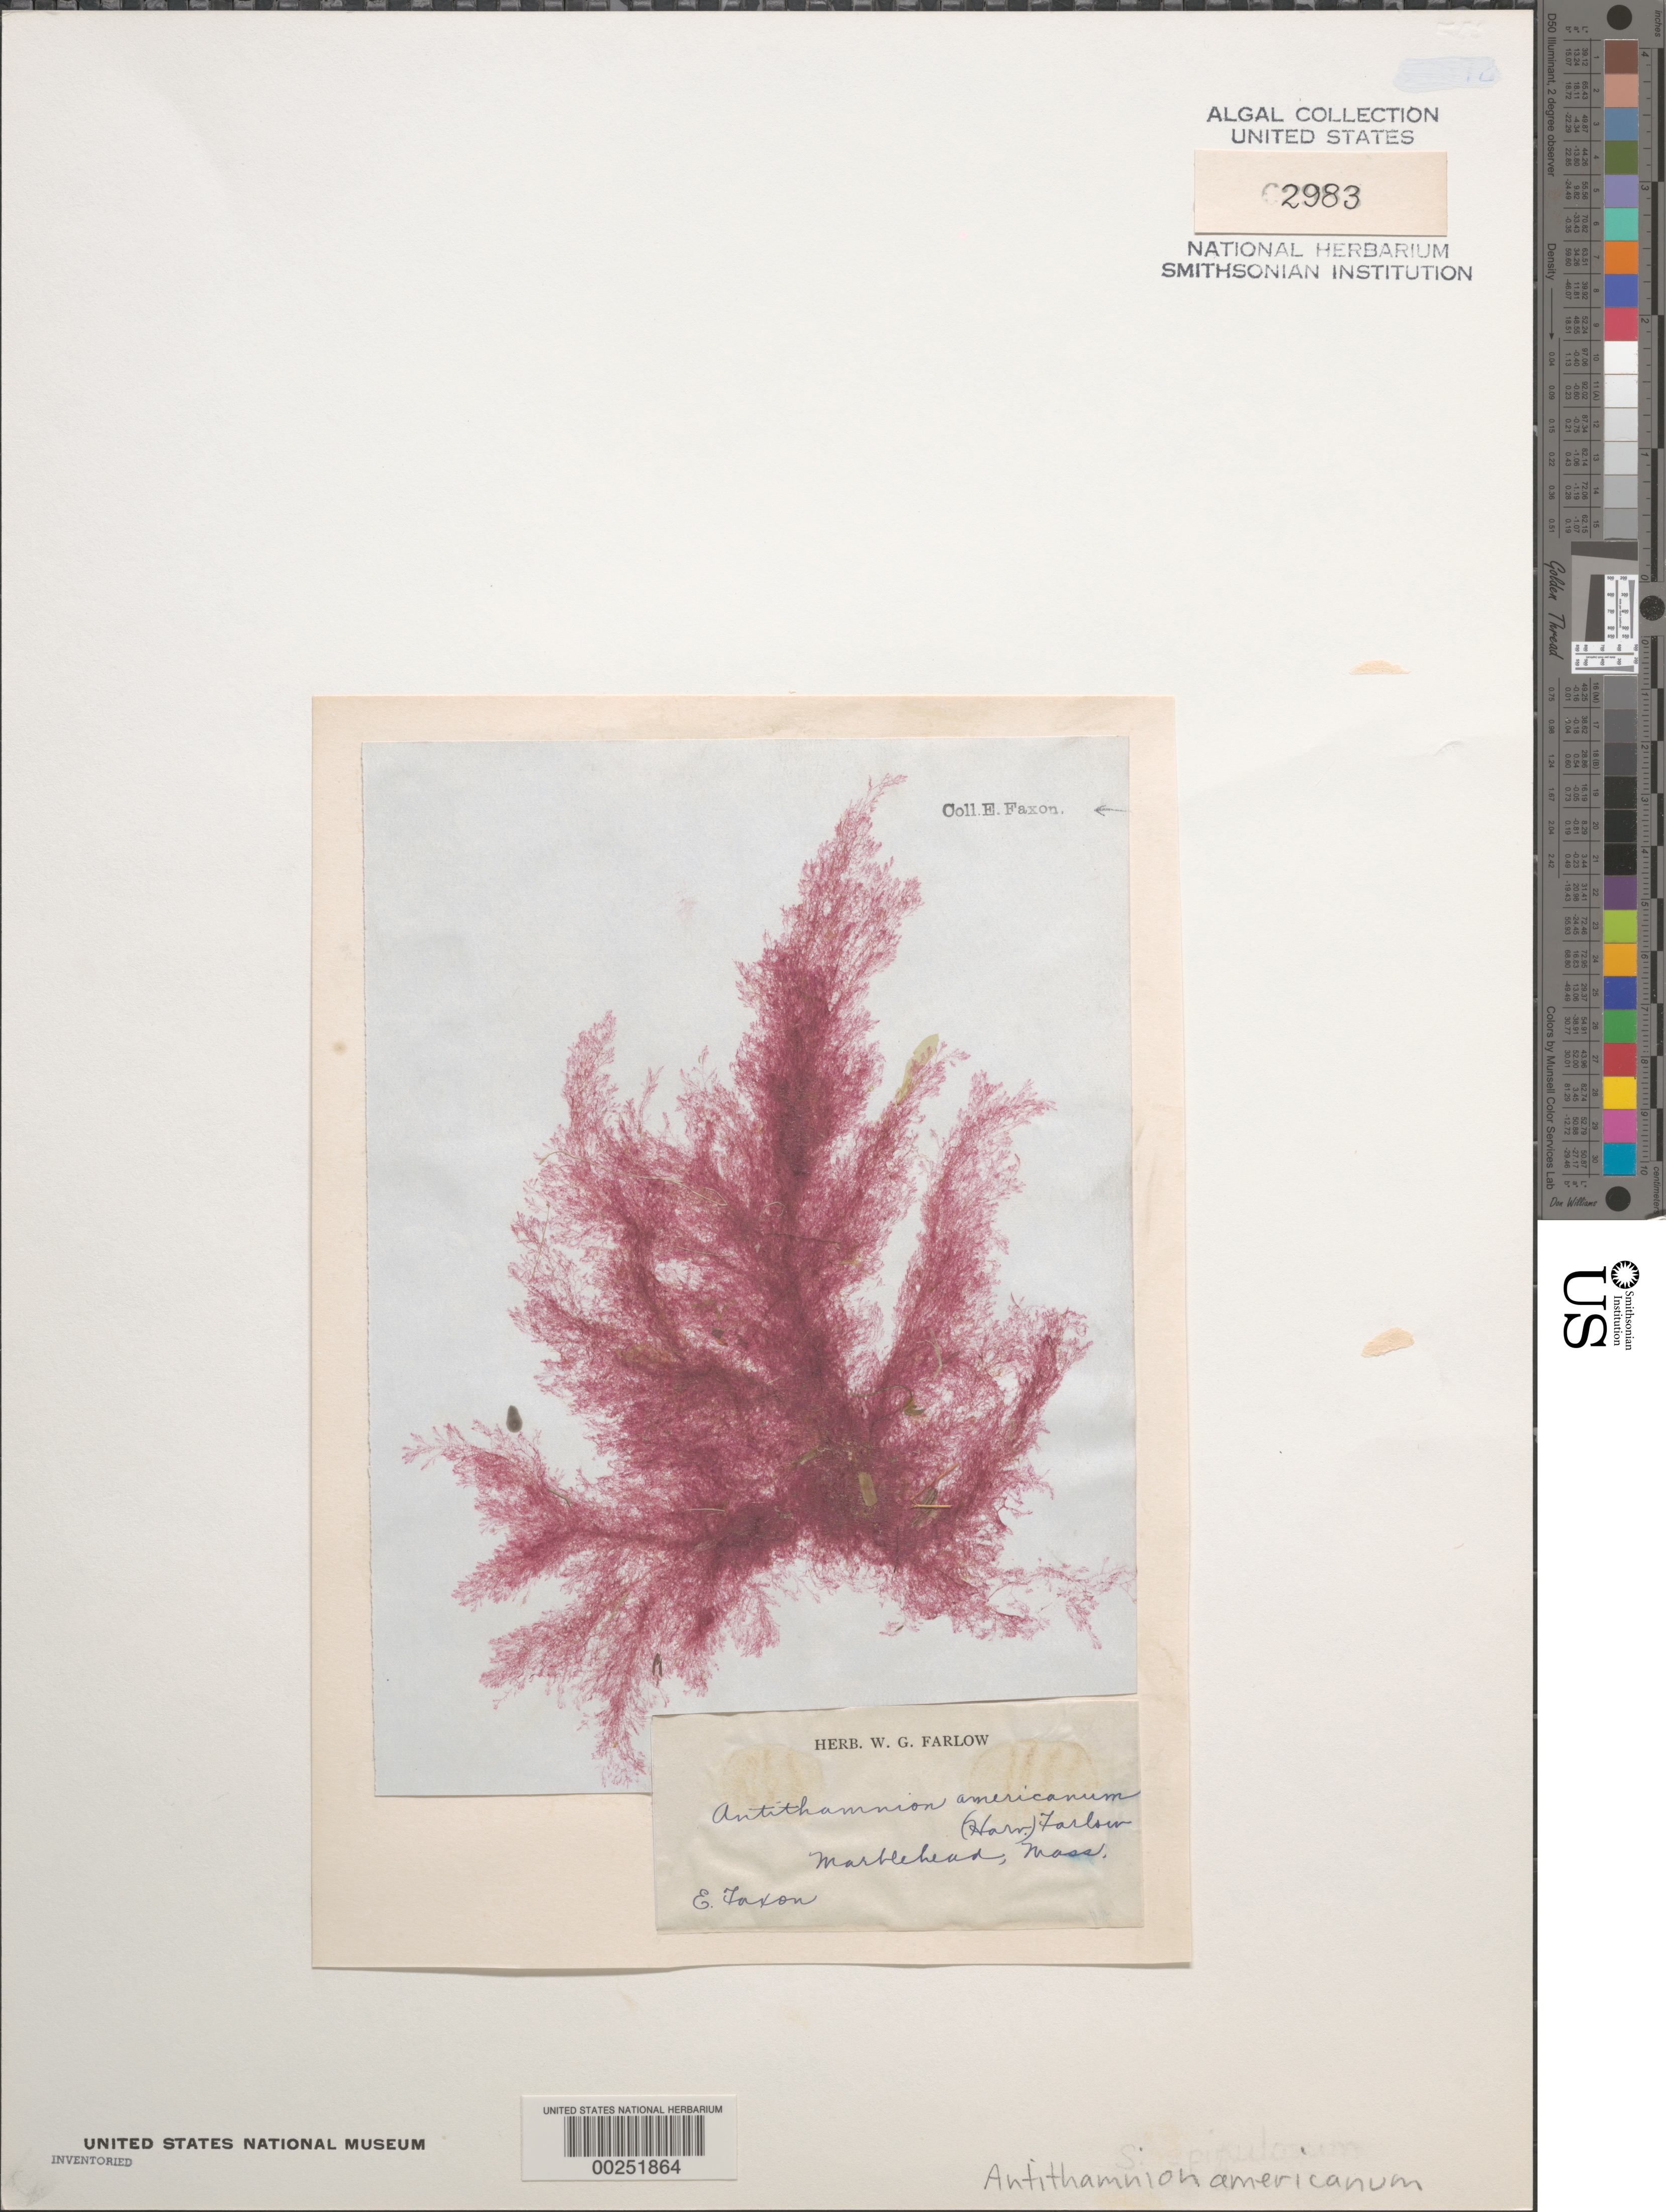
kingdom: Plantae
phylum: Rhodophyta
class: Florideophyceae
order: Ceramiales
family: Ceramiaceae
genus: Scagelia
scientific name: Scagelia americana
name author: (Harv.) A. Athanasiadis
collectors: E. Faxon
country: United States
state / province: Massachusetts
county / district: Essex County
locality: Marblehead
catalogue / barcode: US 2983